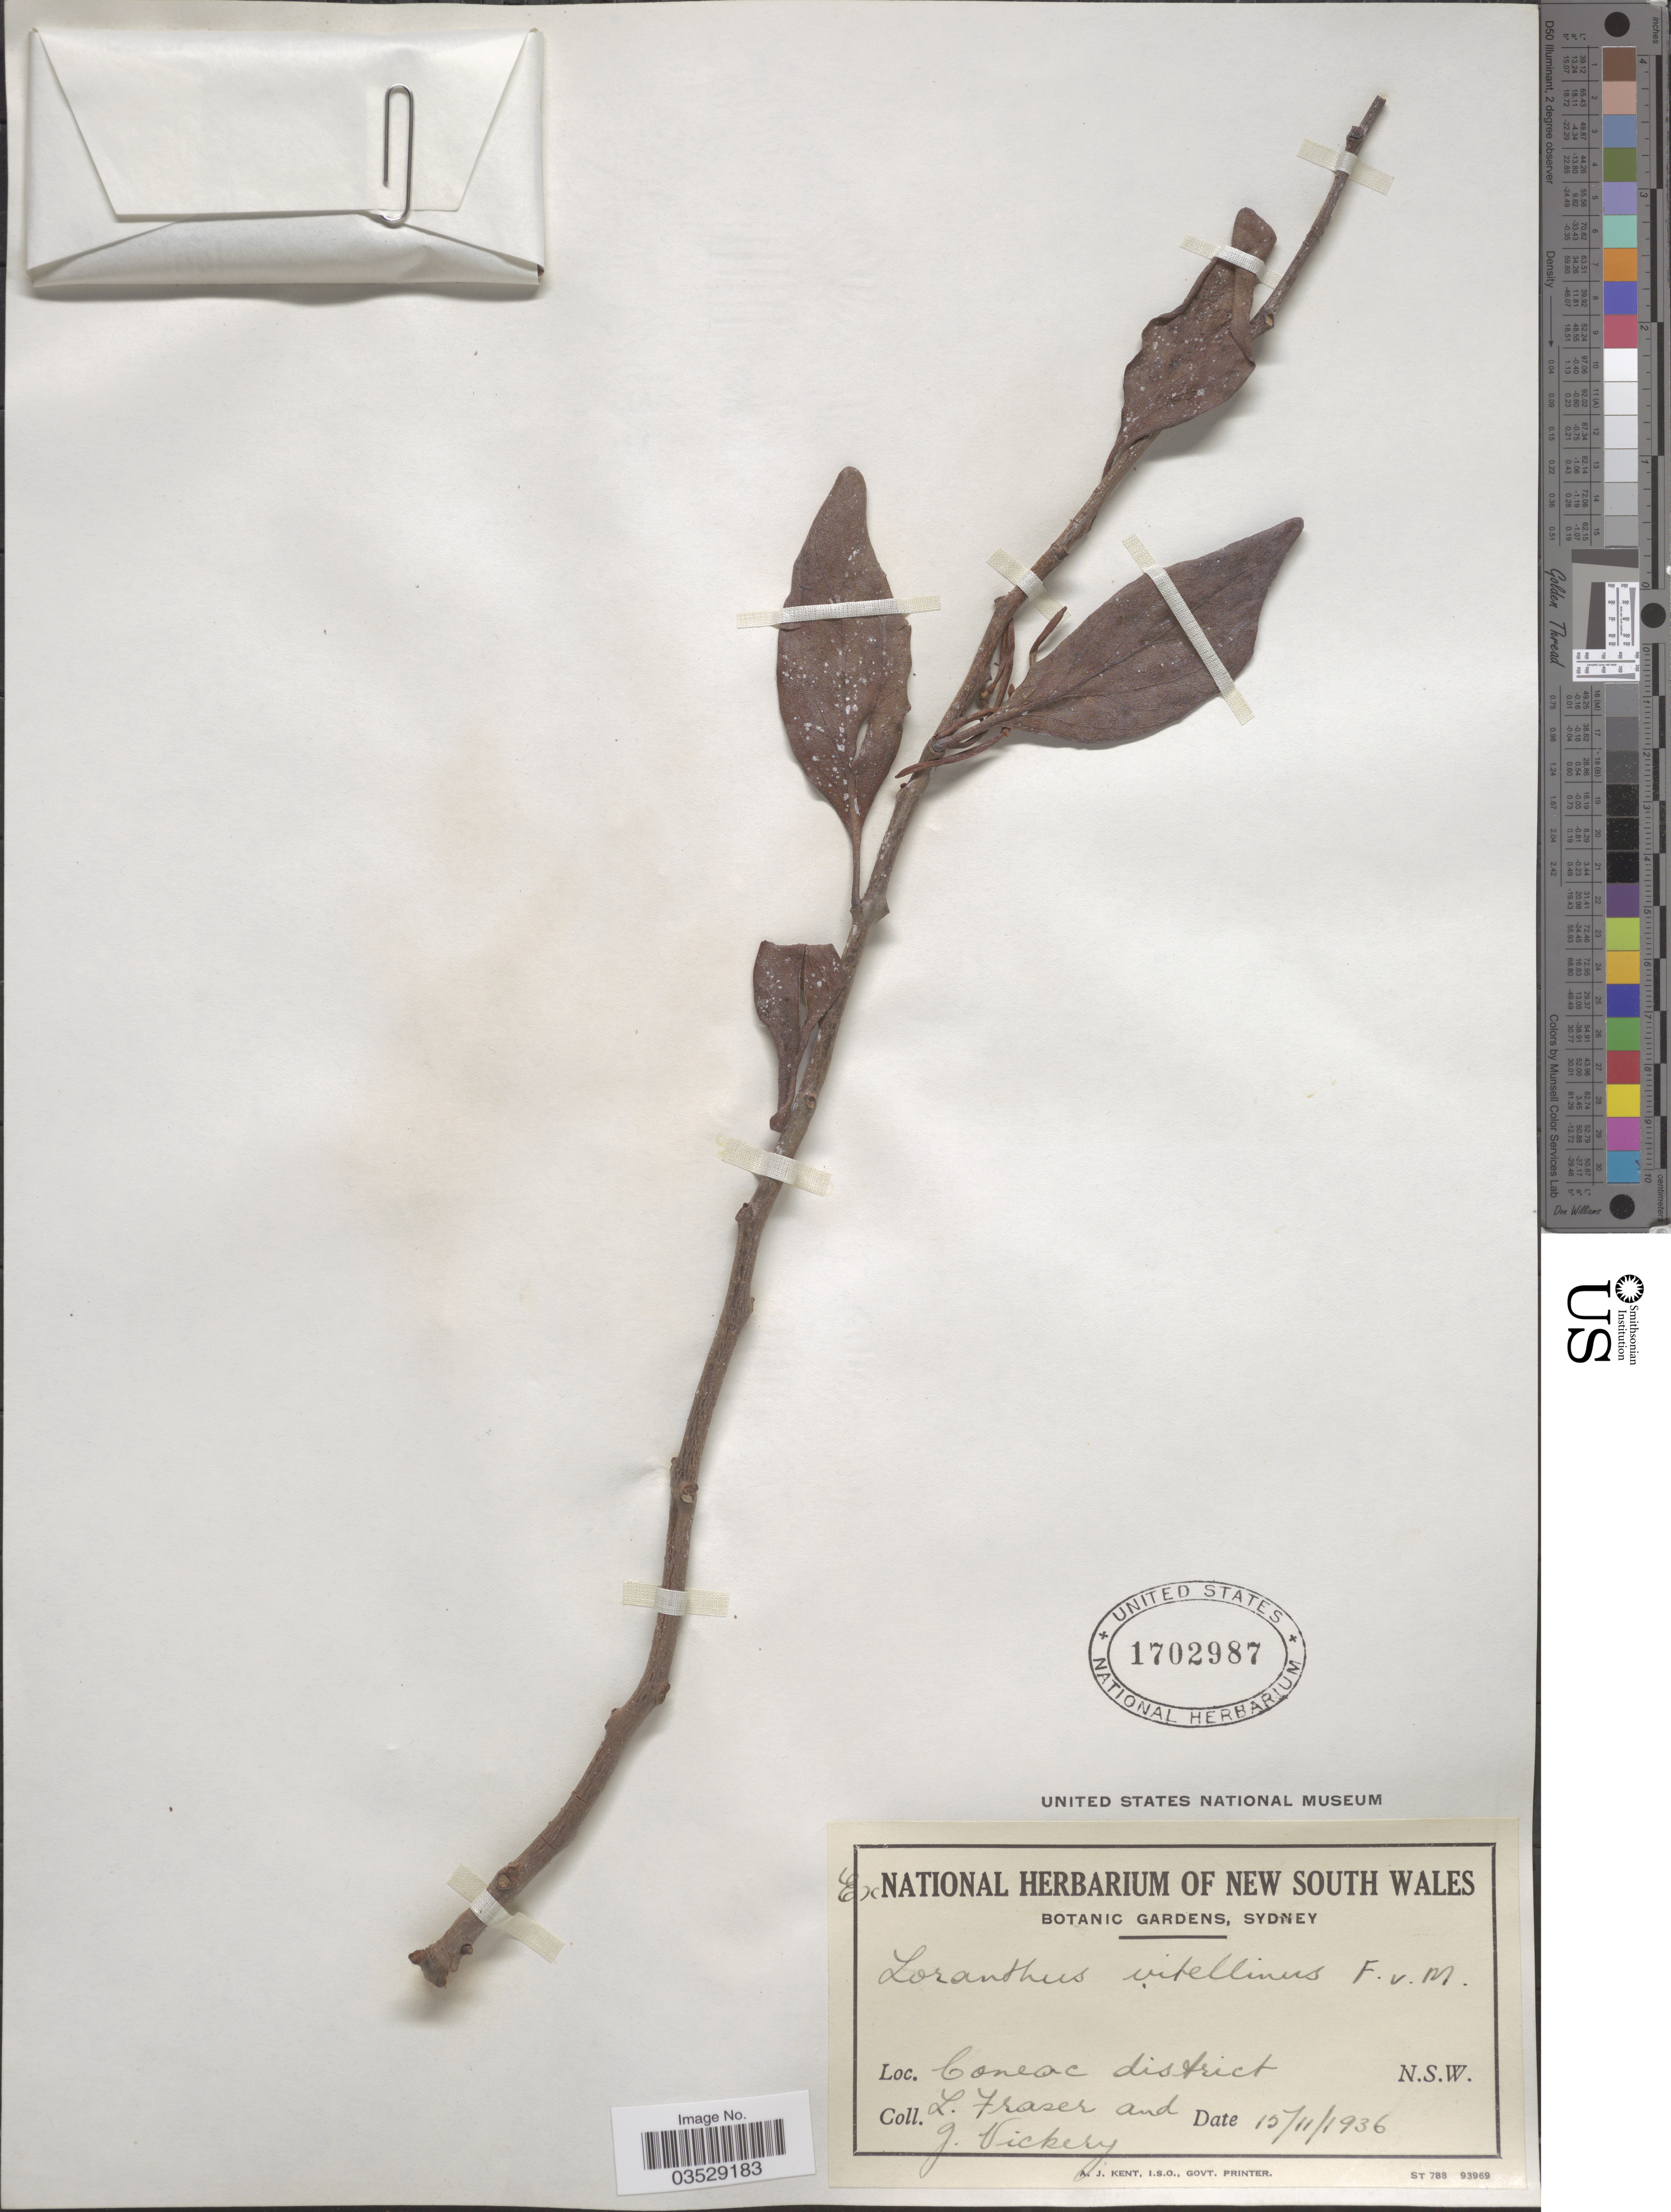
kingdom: Plantae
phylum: Tracheophyta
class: Magnoliopsida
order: Santalales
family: Loranthaceae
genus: Dendrophthoe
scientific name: Dendrophthoe vitellinus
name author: (F. Muell.) Tiegh.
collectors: L. Fraser & J. Vickery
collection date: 1936-11-15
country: Australia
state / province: New South Wales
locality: Coneac district.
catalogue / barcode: US 1702987